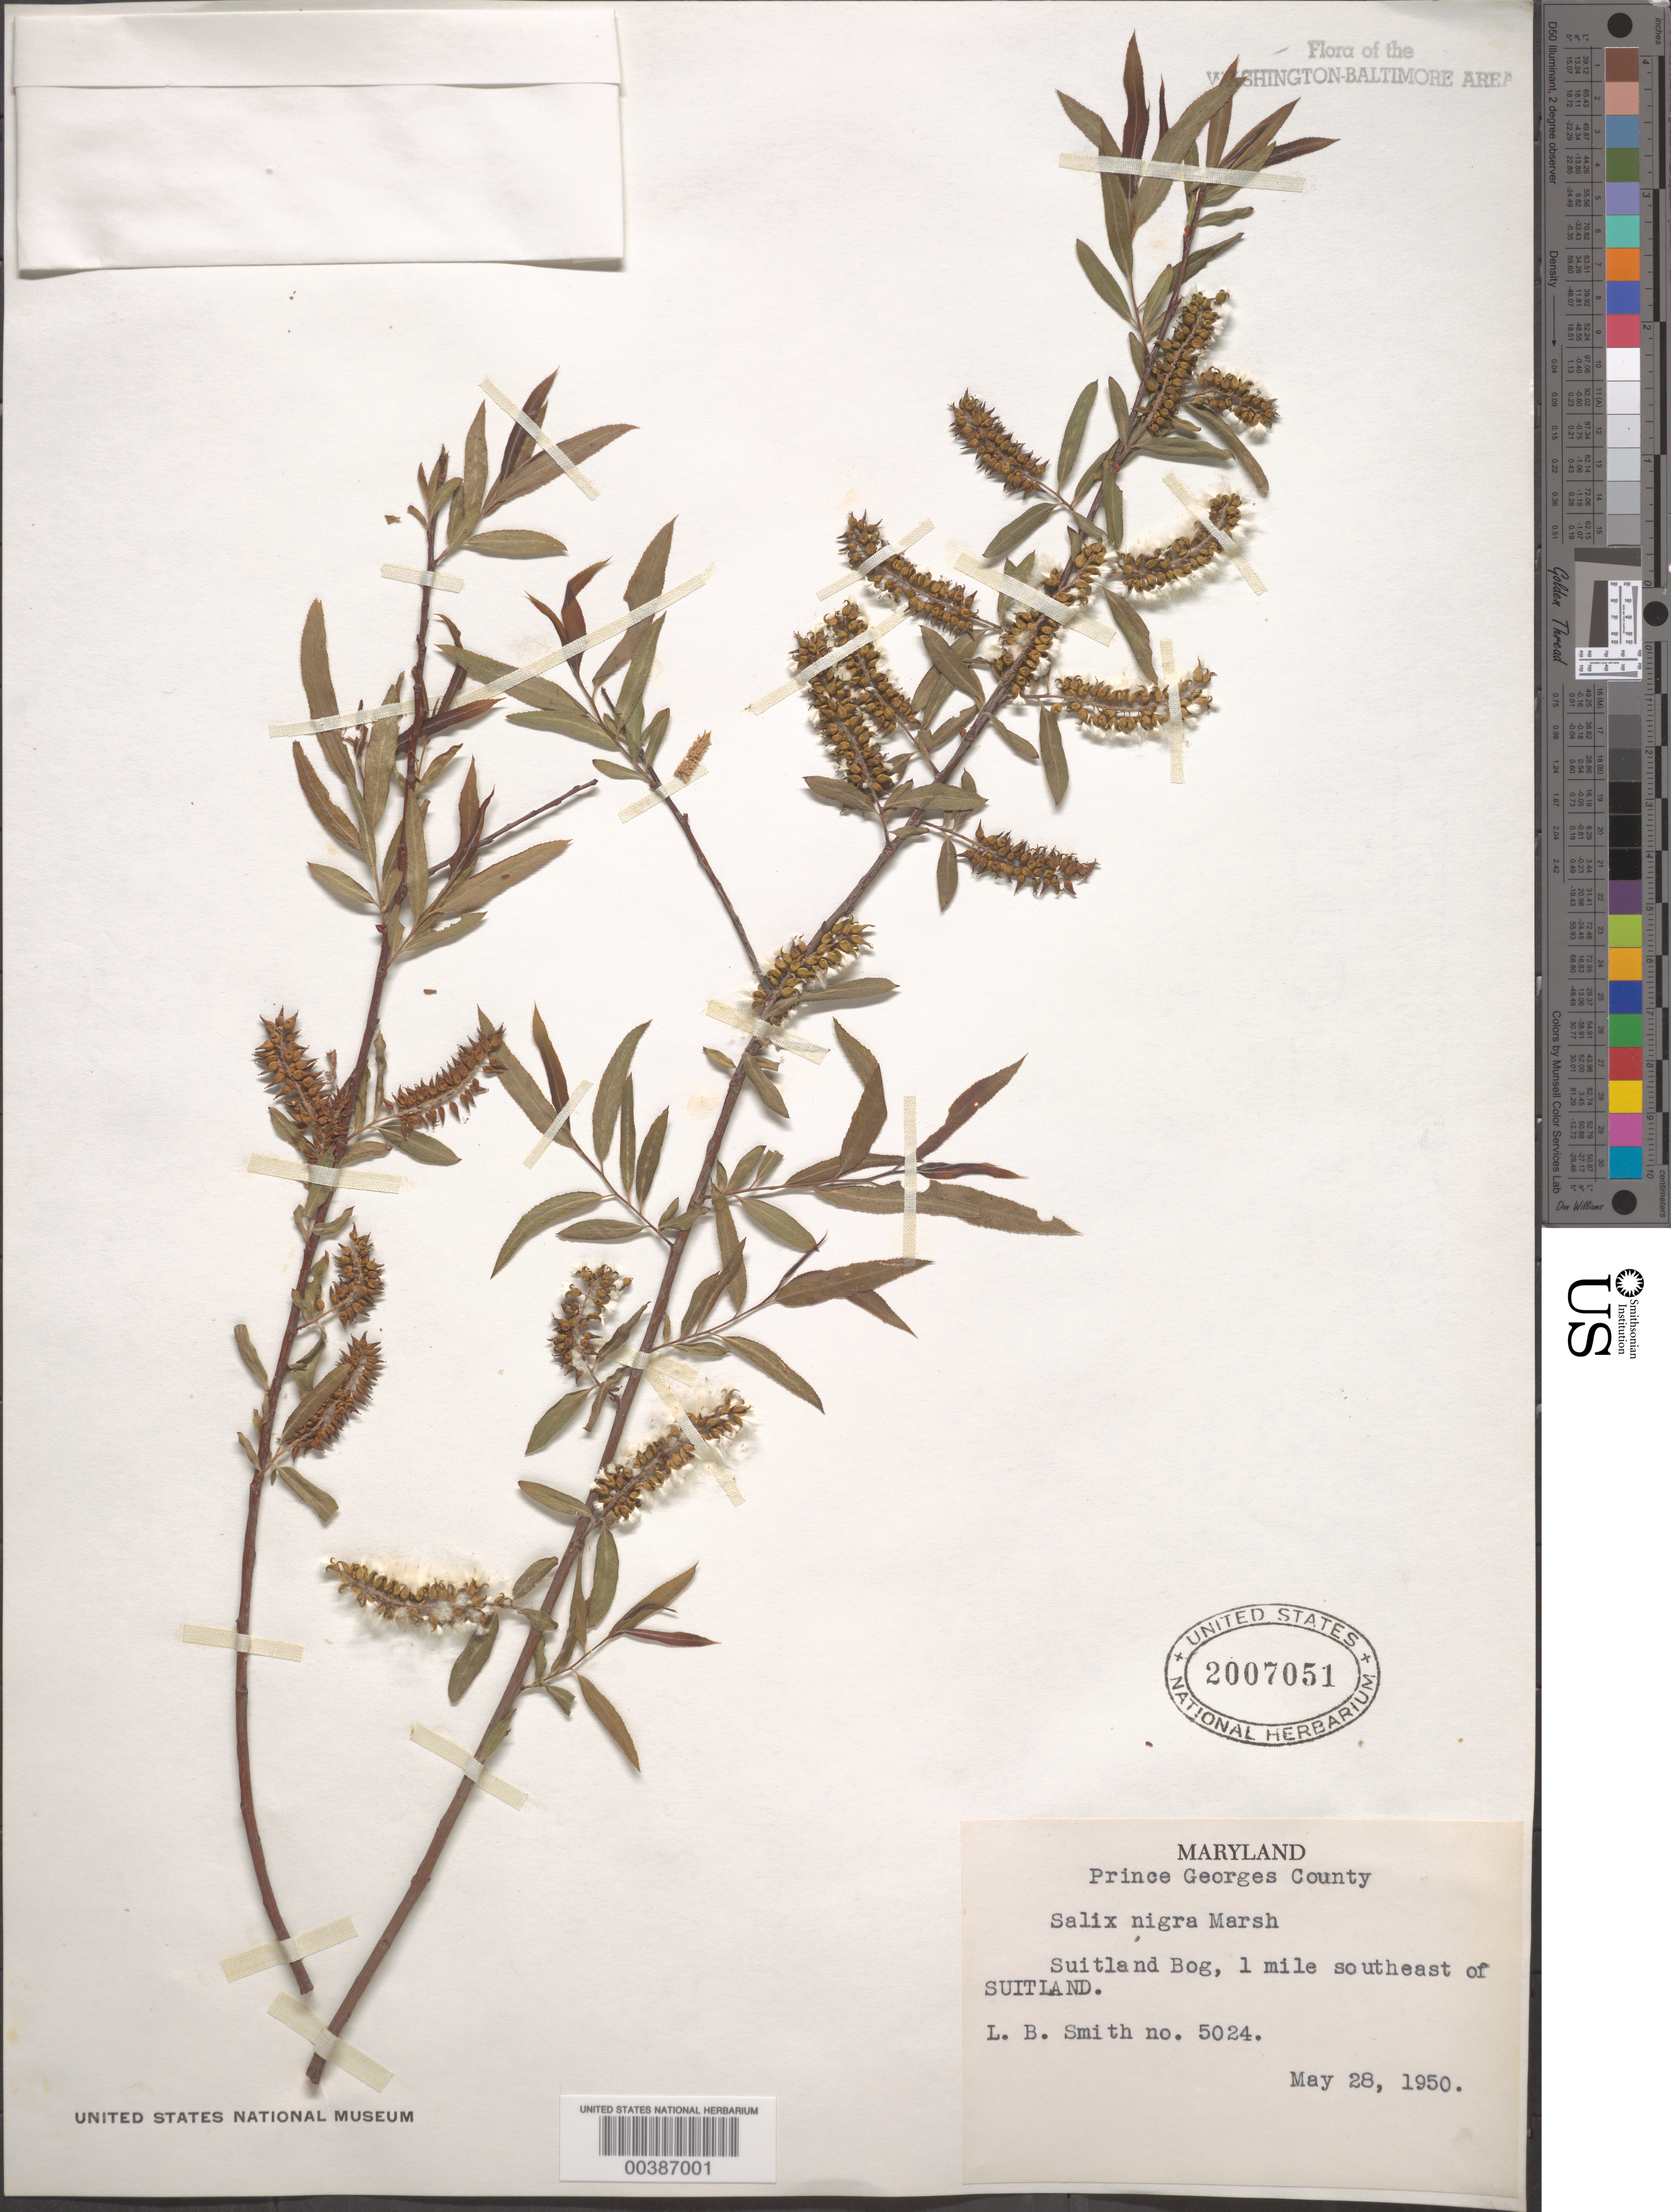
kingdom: Plantae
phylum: Tracheophyta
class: Magnoliopsida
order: Malpighiales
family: Salicaceae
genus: Salix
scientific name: Salix nigra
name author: Marshall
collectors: L. Smith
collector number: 5024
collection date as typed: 28 May 1950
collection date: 1950-05-28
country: United States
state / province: Maryland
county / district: Prince George's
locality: Suitland Bog, southeast of Suitland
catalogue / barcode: US 2007051